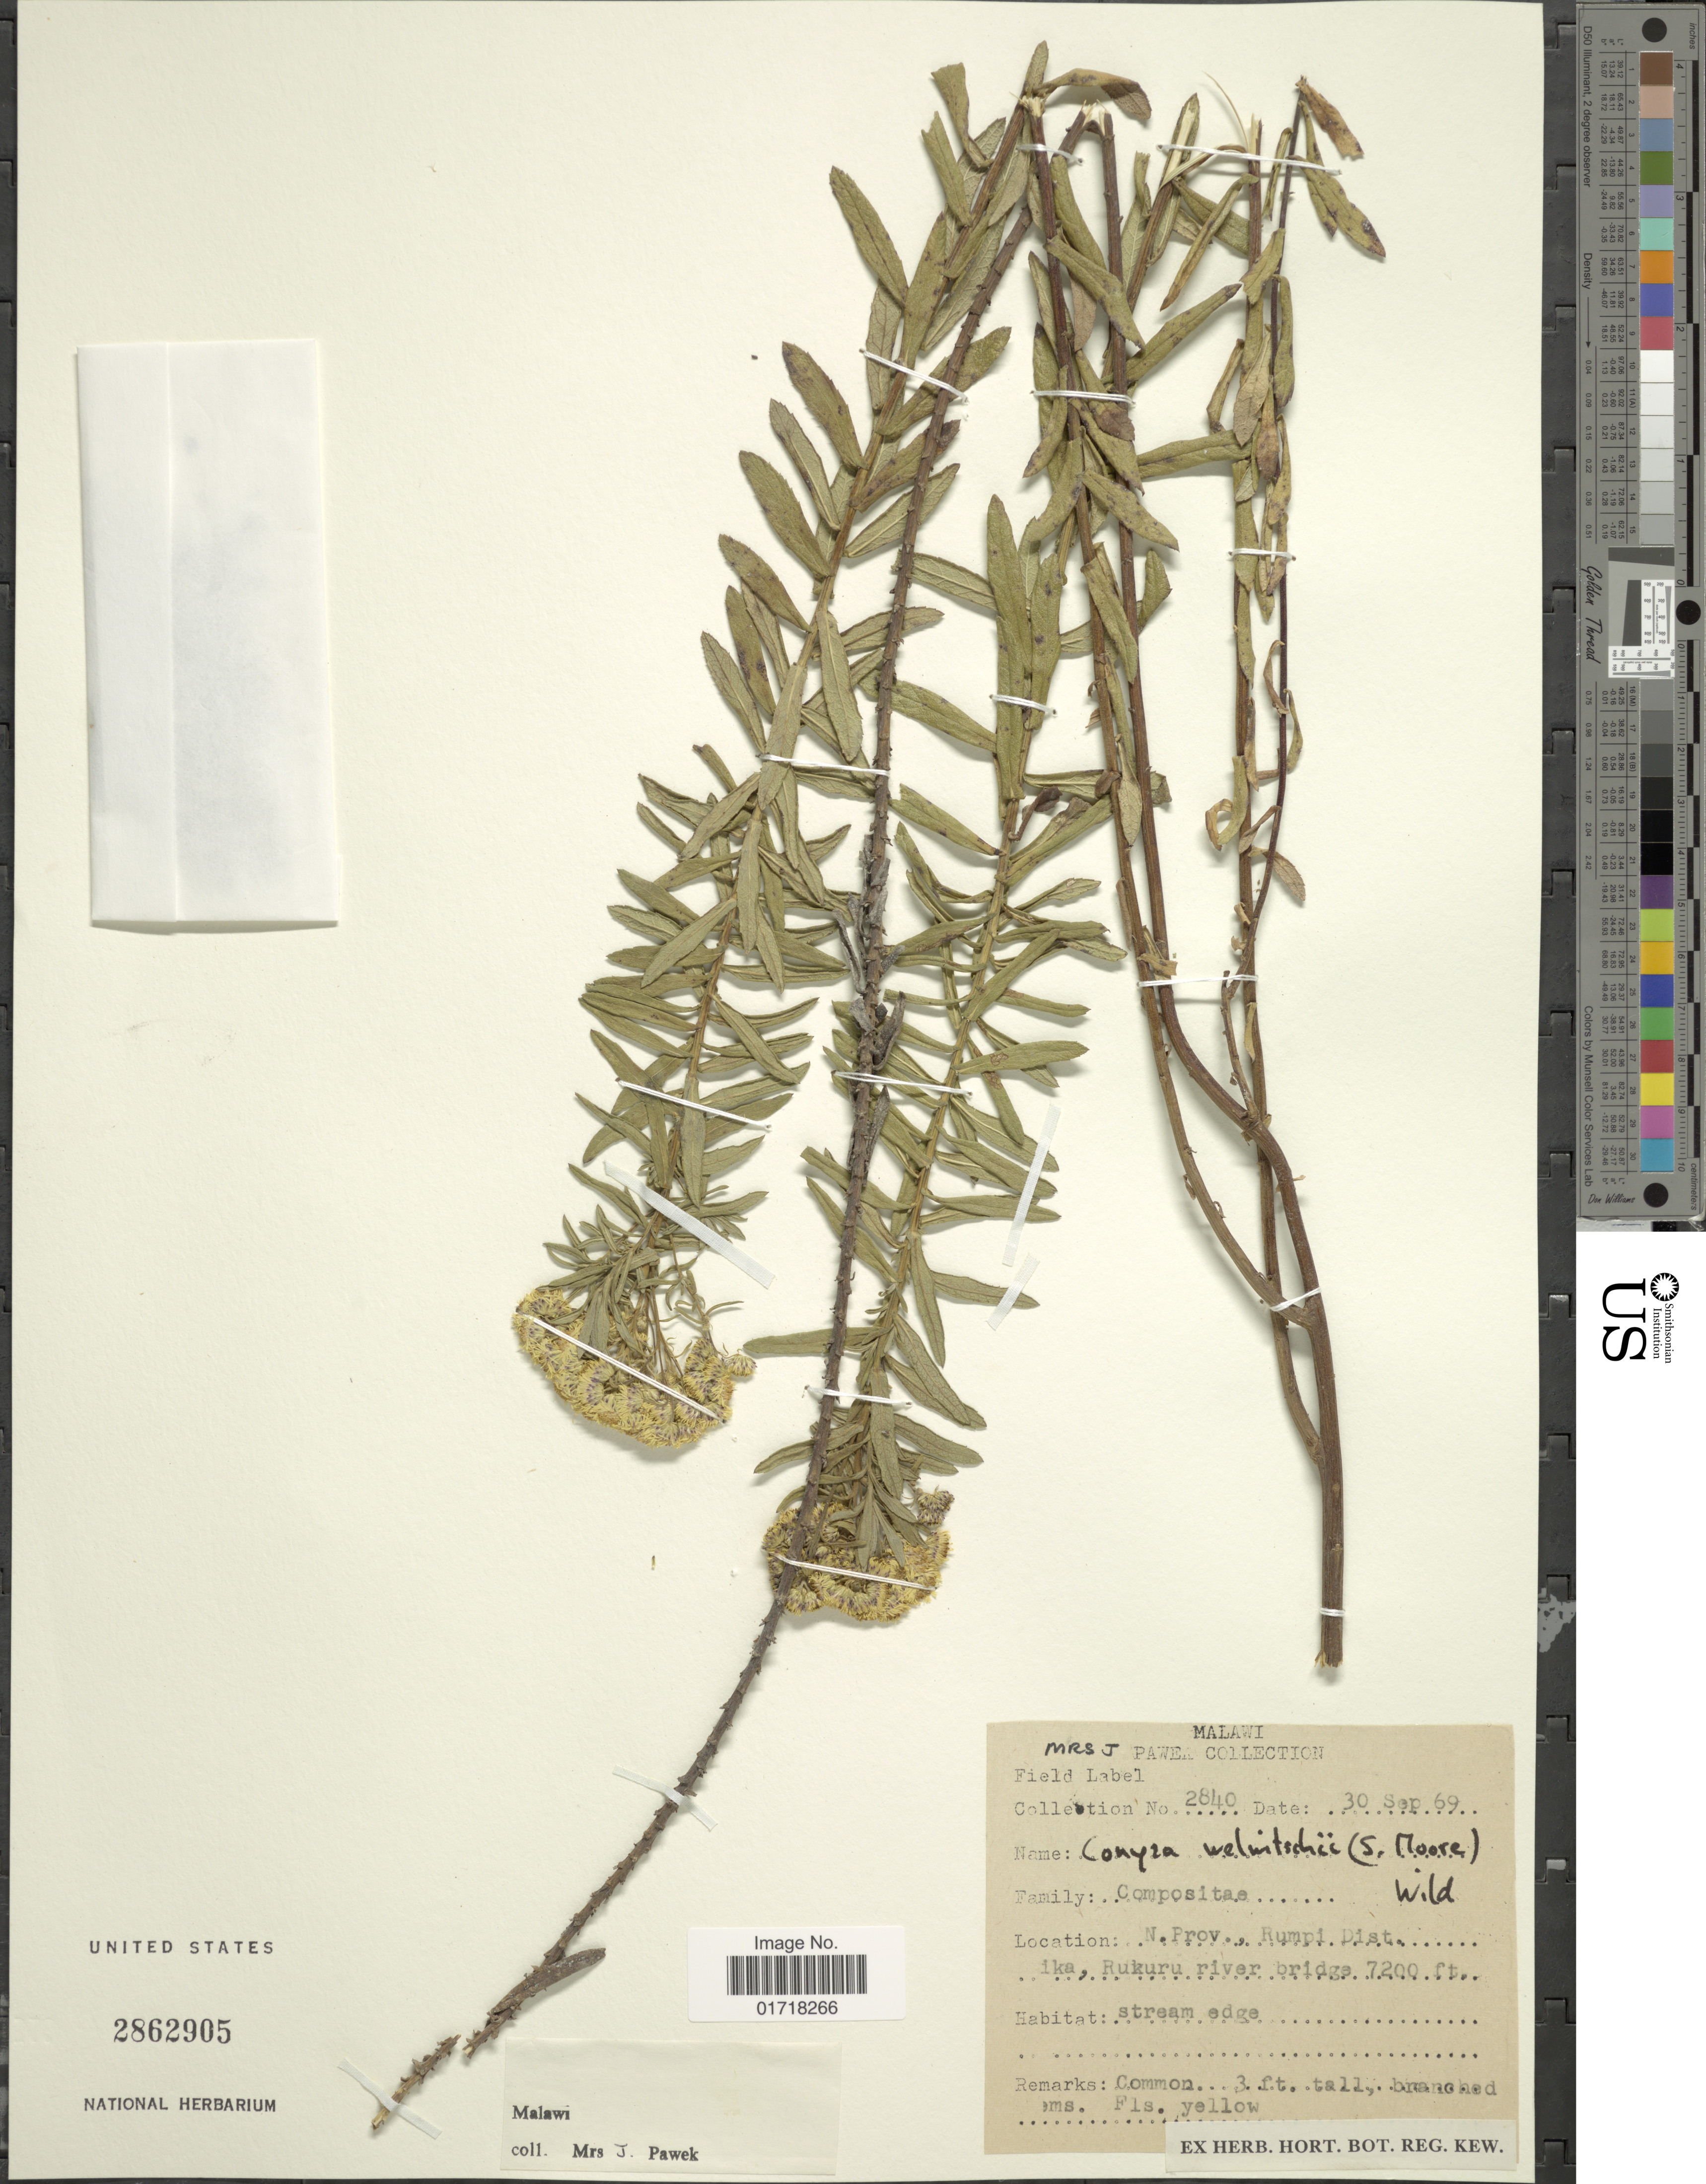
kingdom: Plantae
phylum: Tracheophyta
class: Magnoliopsida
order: Asterales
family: Asteraceae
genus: Conyza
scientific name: Conyza welwitschii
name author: (S. Moore) Willd.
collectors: J. Pawek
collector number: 2840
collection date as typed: Transcribed d/m/y: 30/9/69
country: Malawi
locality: Malawo, Pawek Collection, N. Prov., Rumoi Dist., Ika, Rukuru river bridge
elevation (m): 2195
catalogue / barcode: US 2862905